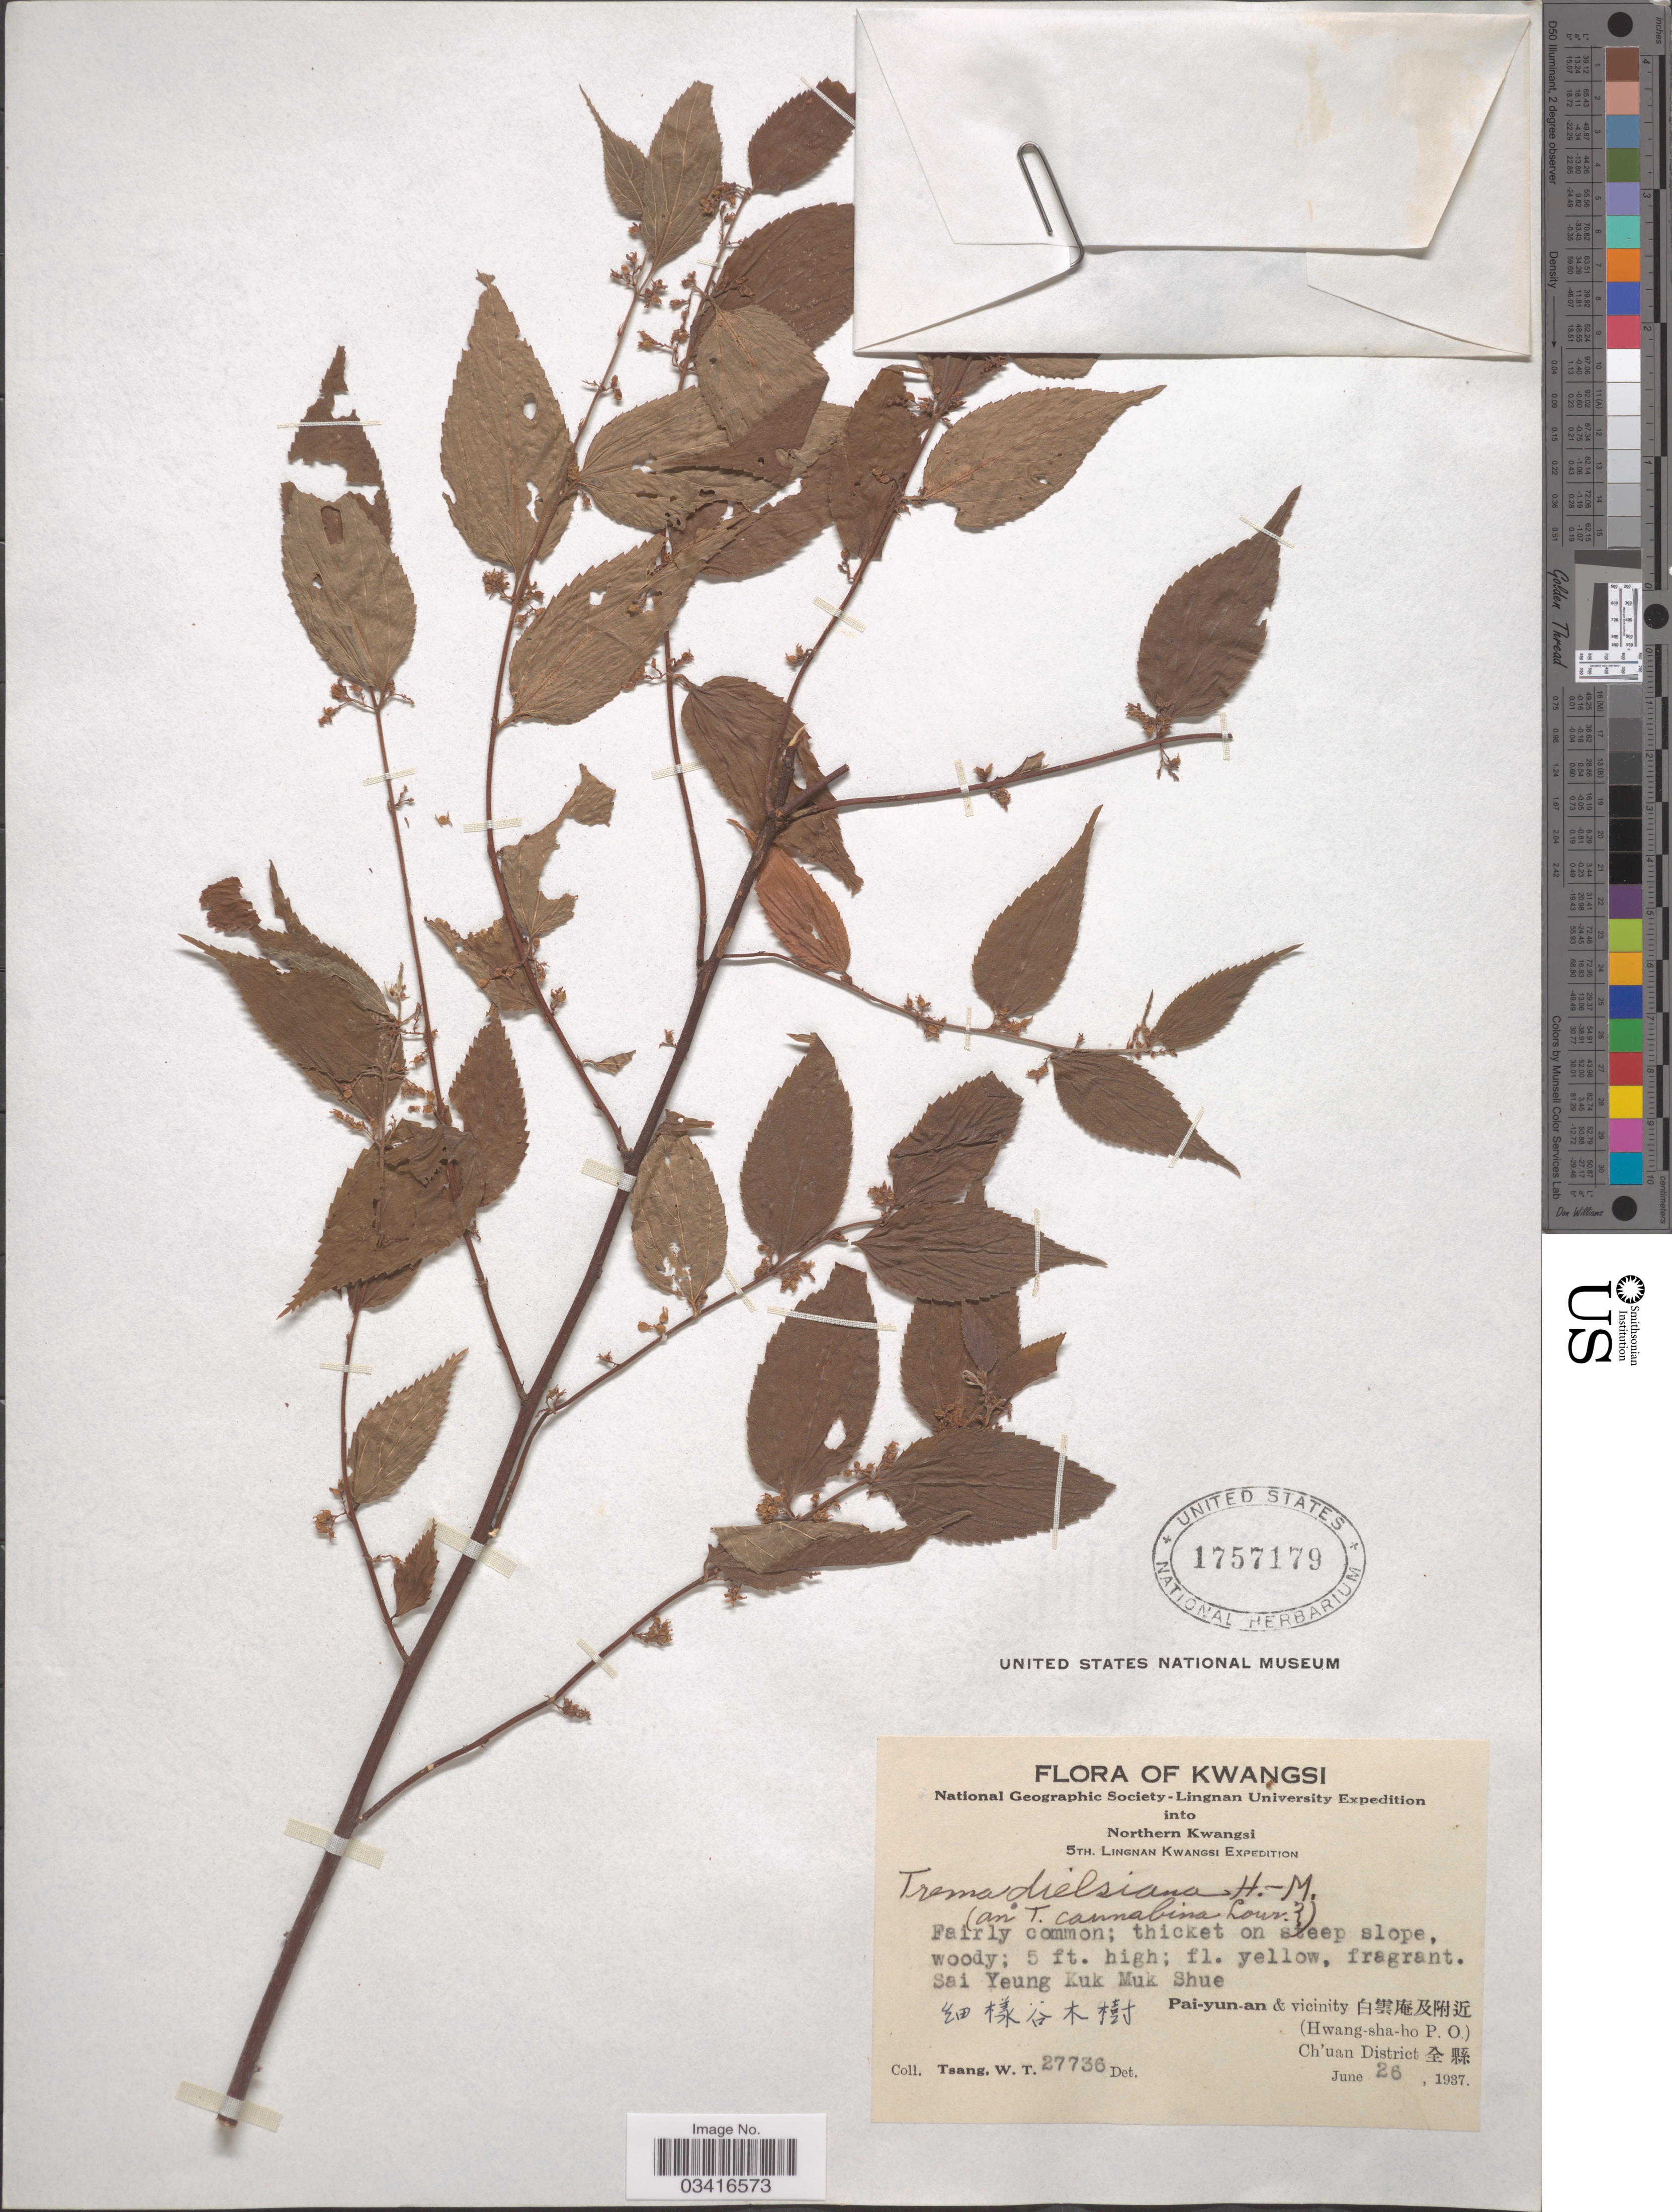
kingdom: Plantae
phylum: Tracheophyta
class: Magnoliopsida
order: Rosales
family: Cannabaceae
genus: Trema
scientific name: Trema dielsianum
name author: Hand.-Mazz.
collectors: W. T. Tsang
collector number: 27736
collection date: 1937-06-26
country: China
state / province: Guangxi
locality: Kwangsi.Northern Kwangsi. Sai Yeung Kuk Muk Shue. Pai-yun-an & vicinity . (Hwan-sha-ho- P. O.) Ch'uan District .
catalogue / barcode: US 1757179